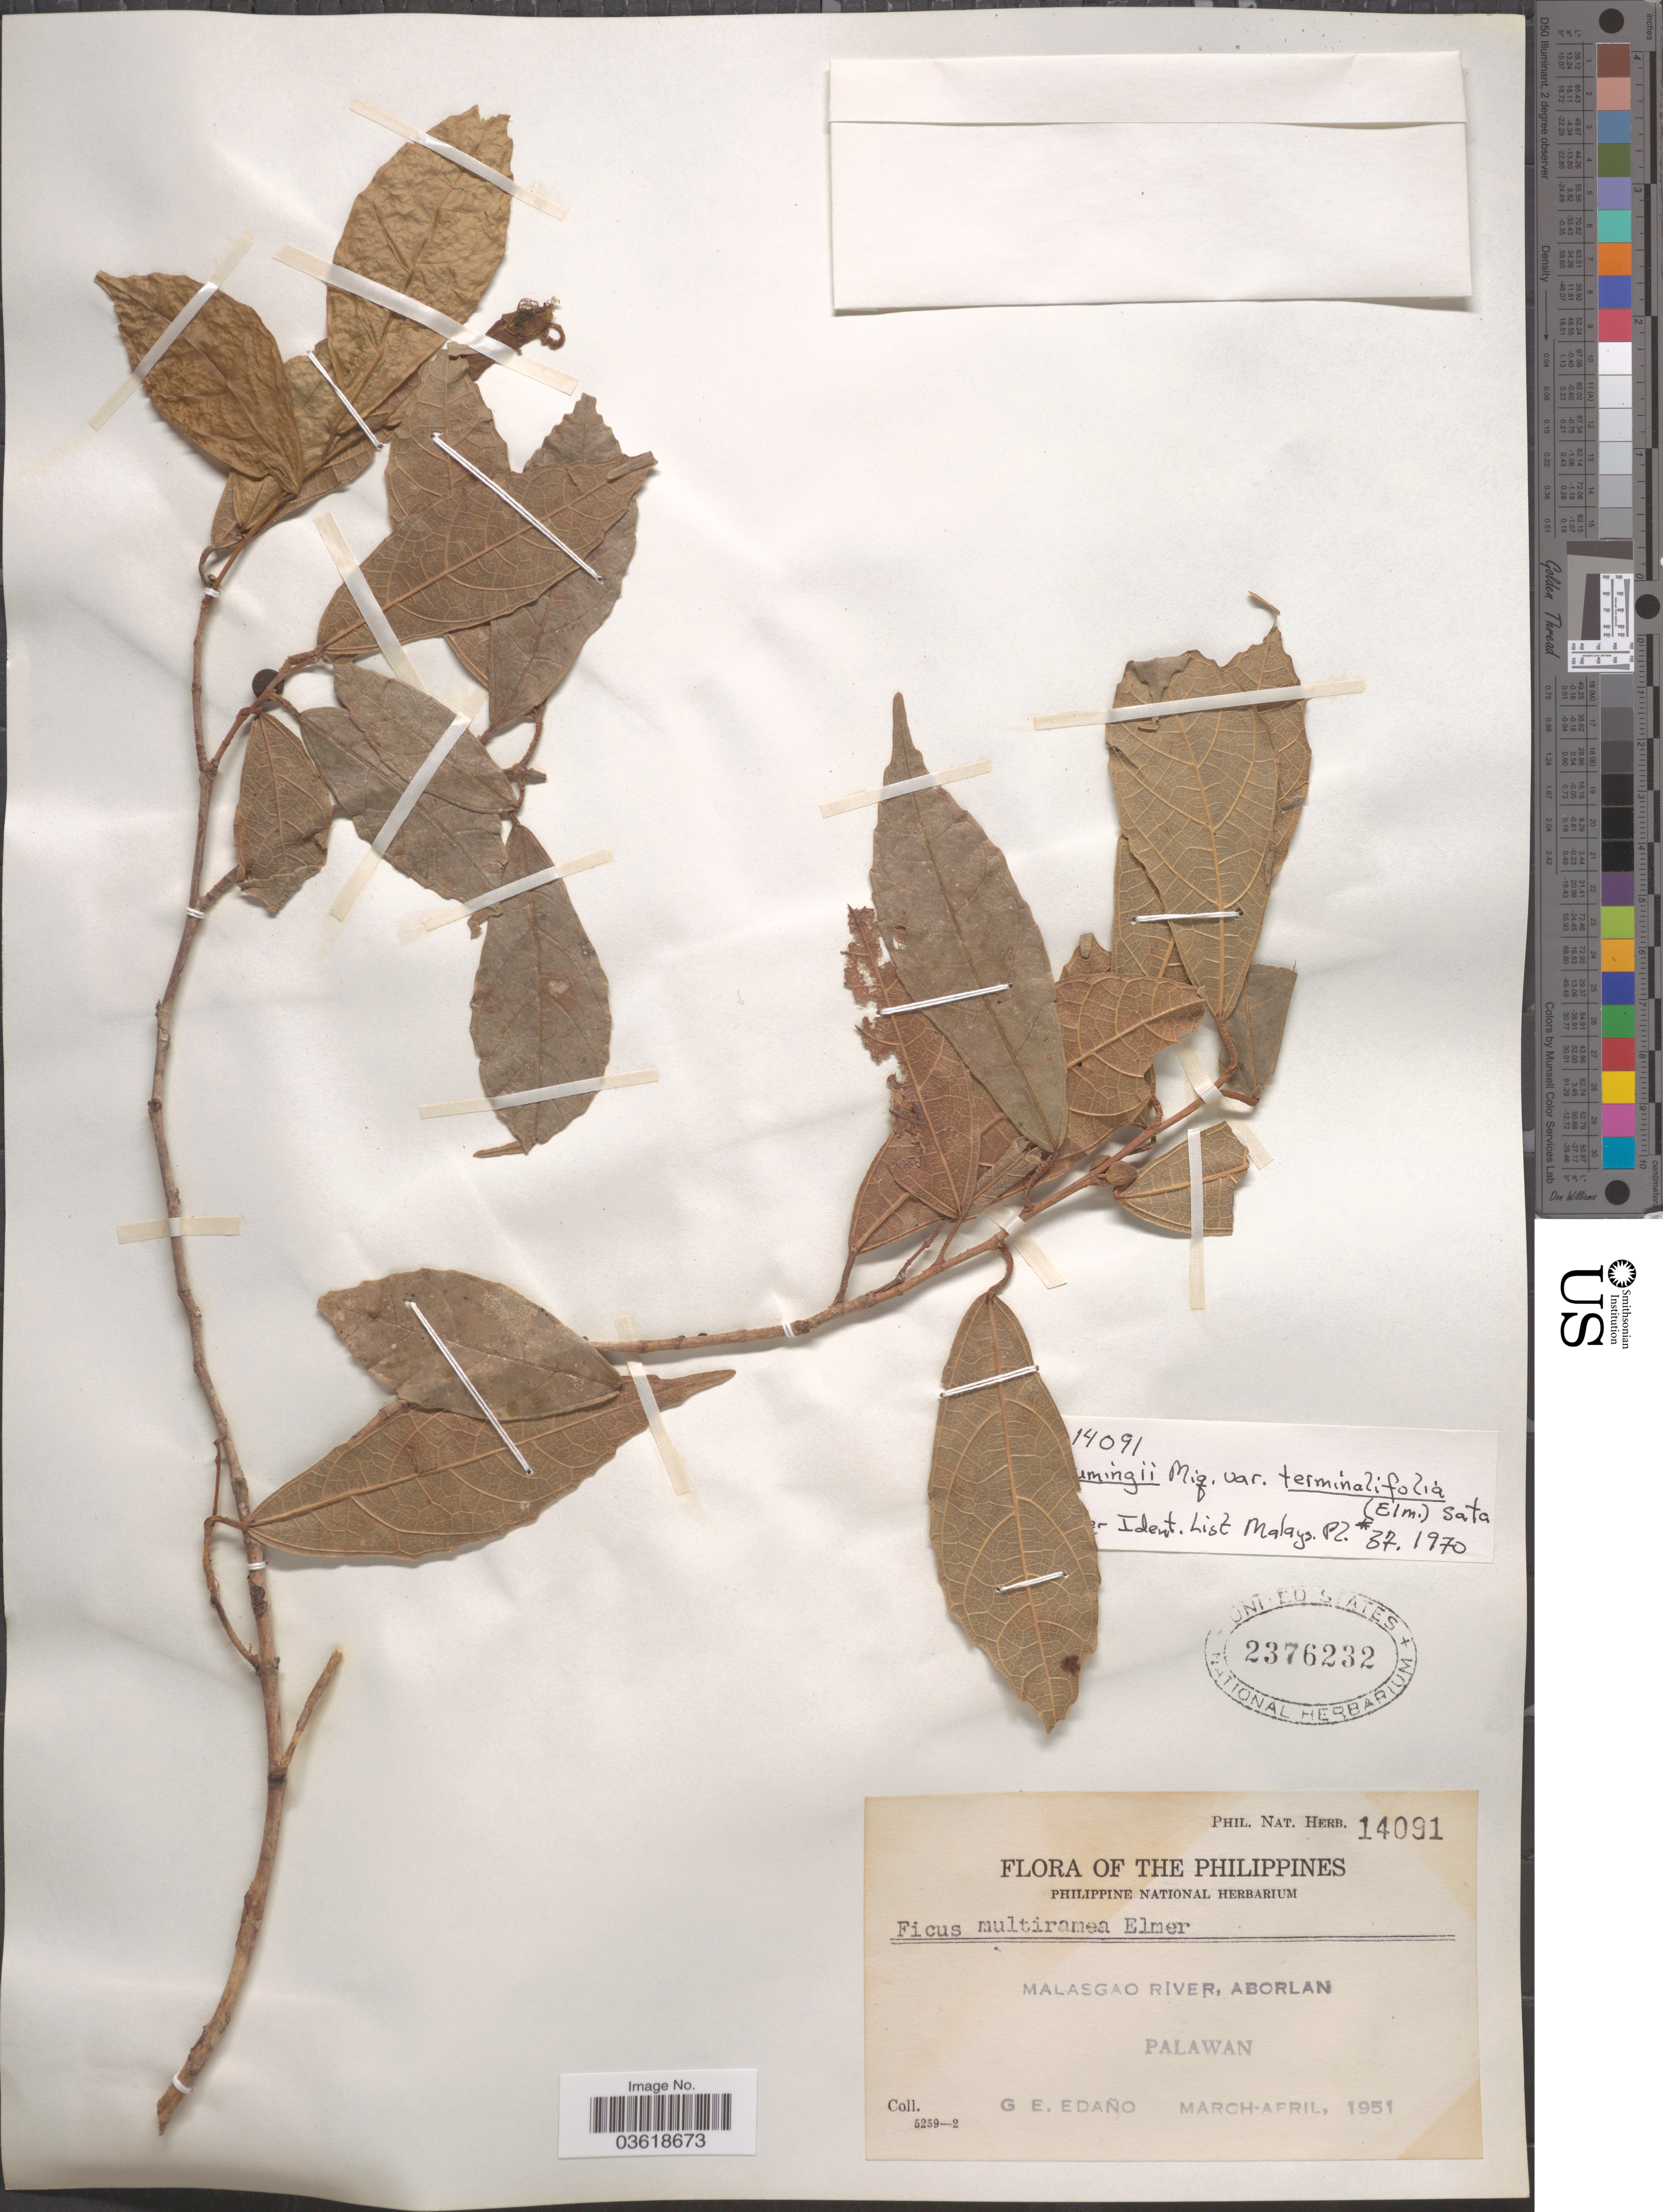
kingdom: Plantae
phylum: Tracheophyta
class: Magnoliopsida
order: Rosales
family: Moraceae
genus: Ficus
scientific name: Ficus cumingii var. terminalifolia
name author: (Elmer) Sata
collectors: G. E. Edaño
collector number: Phil. Nat. Herb. 14091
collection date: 1951-03/1951-04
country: Philippines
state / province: Mimaropa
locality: Malasgao River, Aborlan. Palawan.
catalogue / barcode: US 2376232